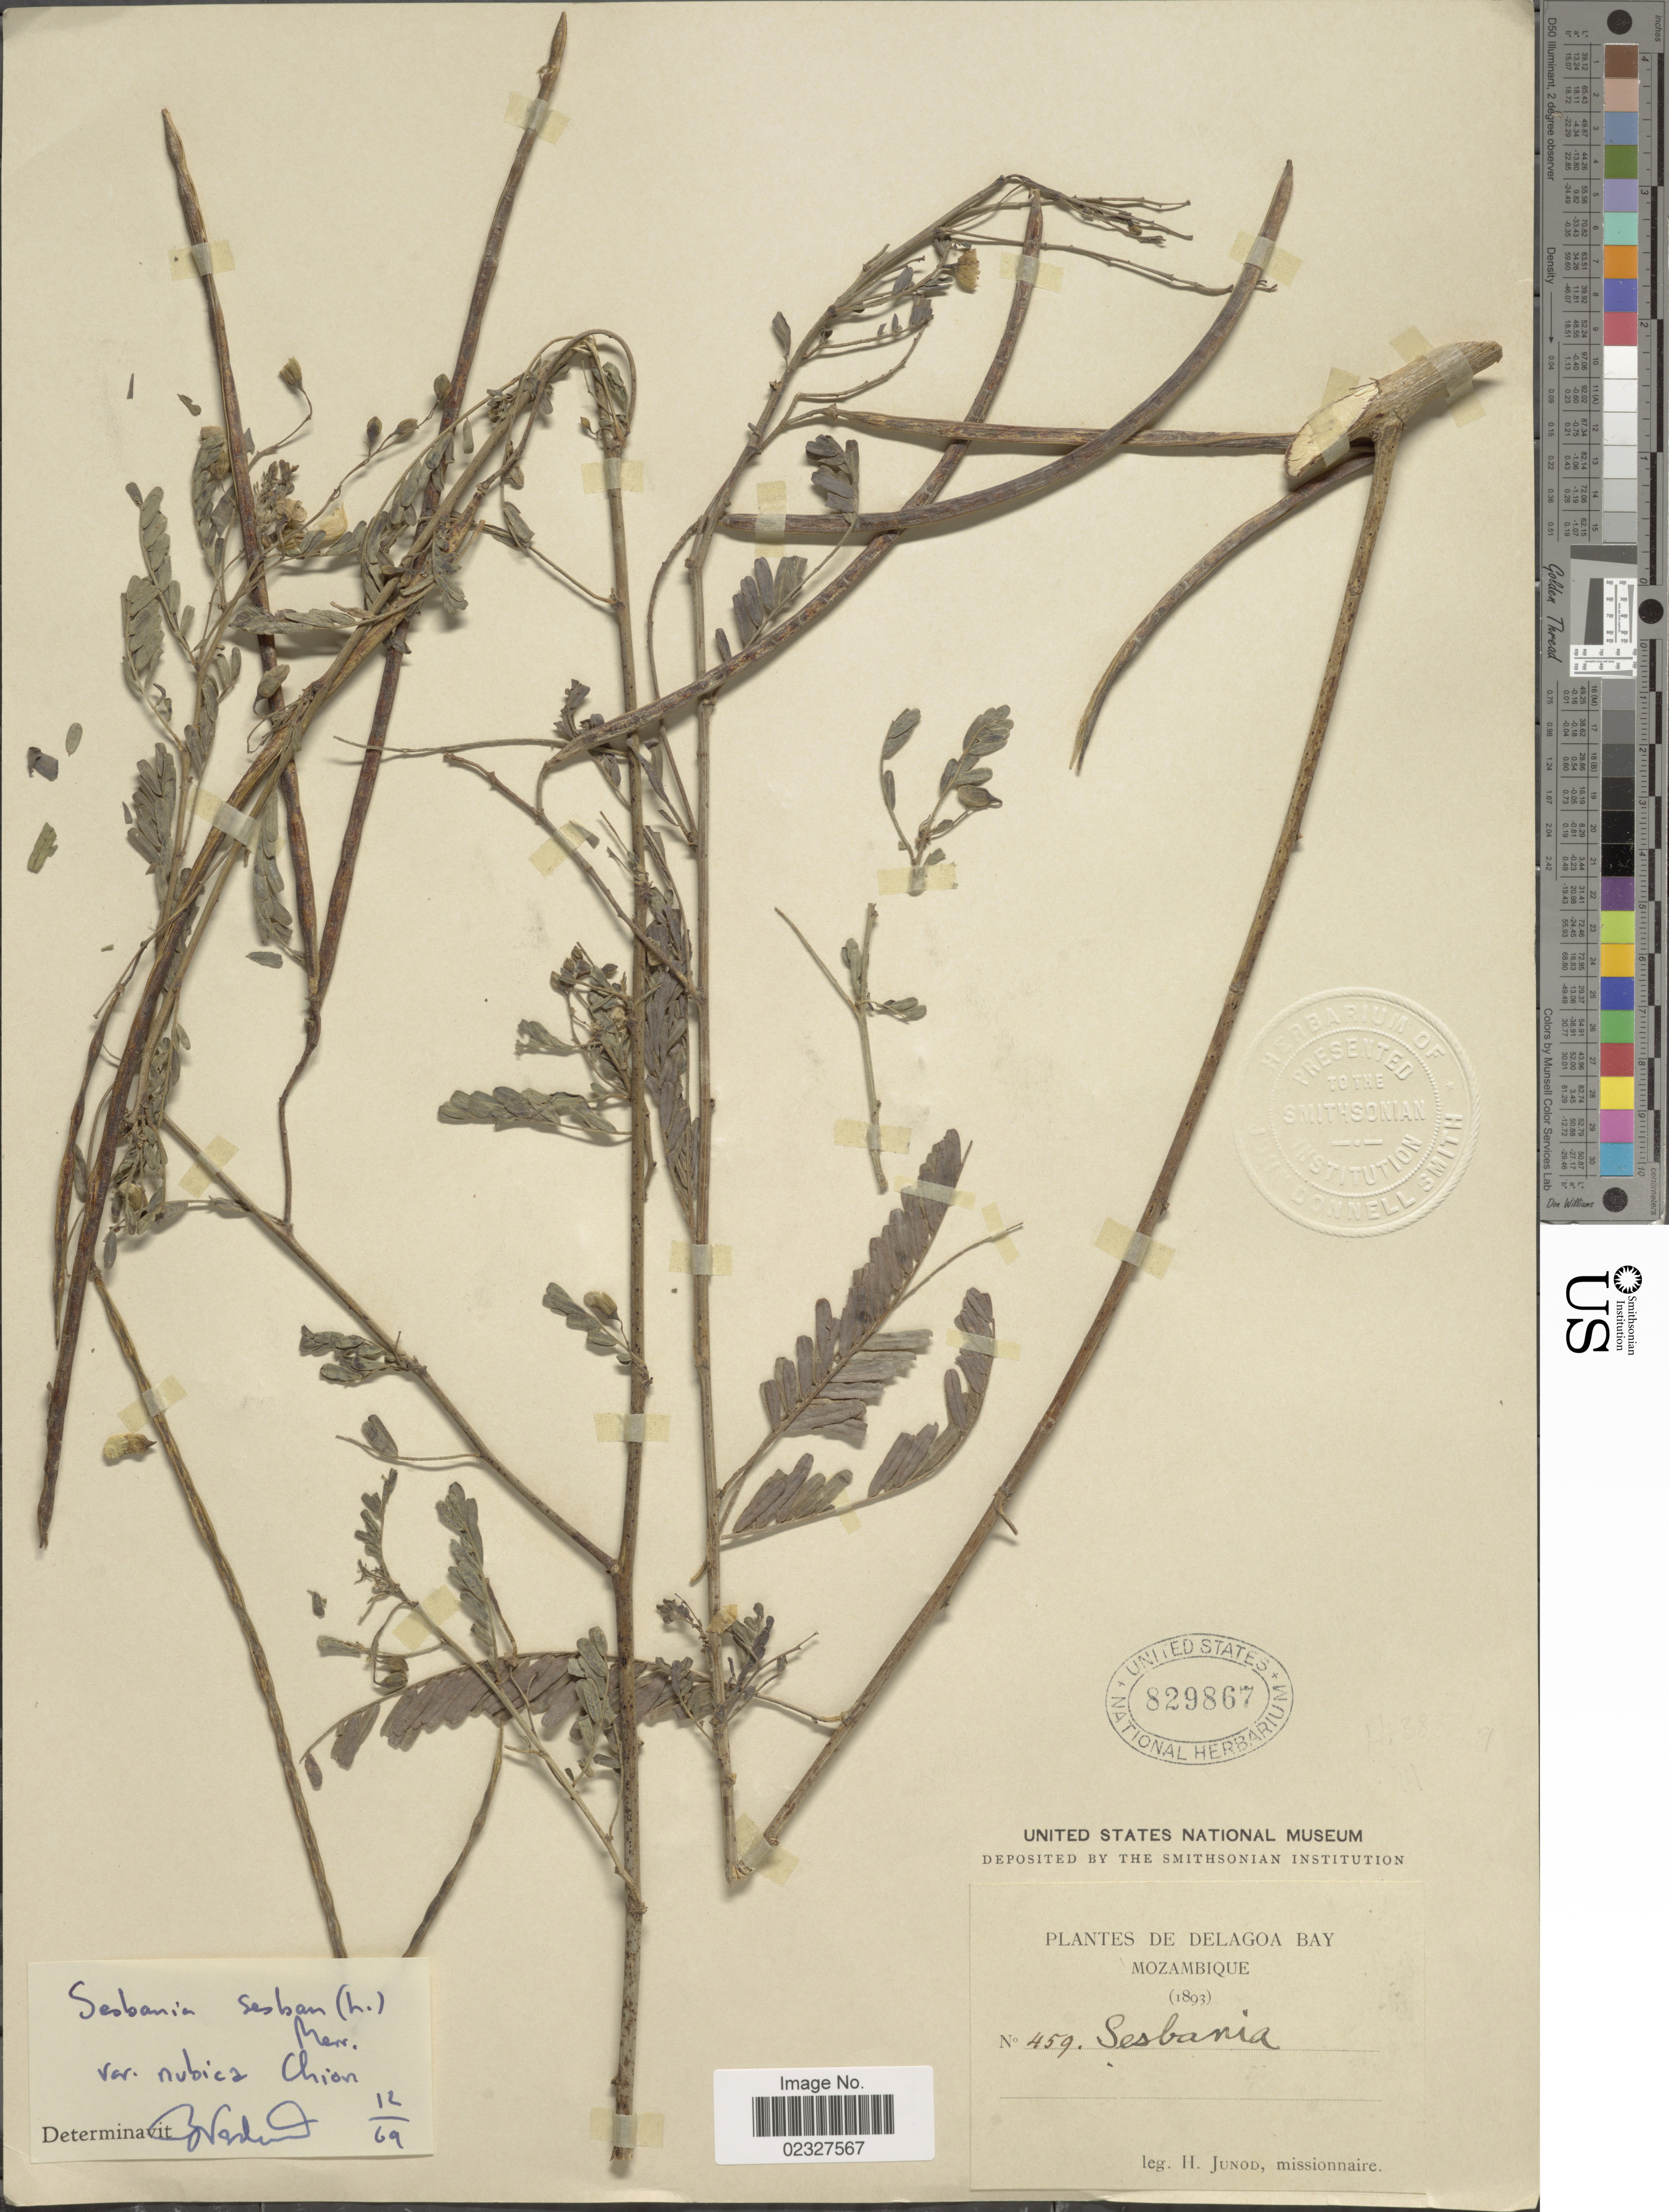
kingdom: Plantae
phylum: Tracheophyta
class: Magnoliopsida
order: Fabales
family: Fabaceae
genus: Sesbania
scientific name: Sesbania sesban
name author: (L.) Merr.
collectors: H. Junod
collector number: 459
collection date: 1893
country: Mozambique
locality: Delagoa Bay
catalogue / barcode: US 829867